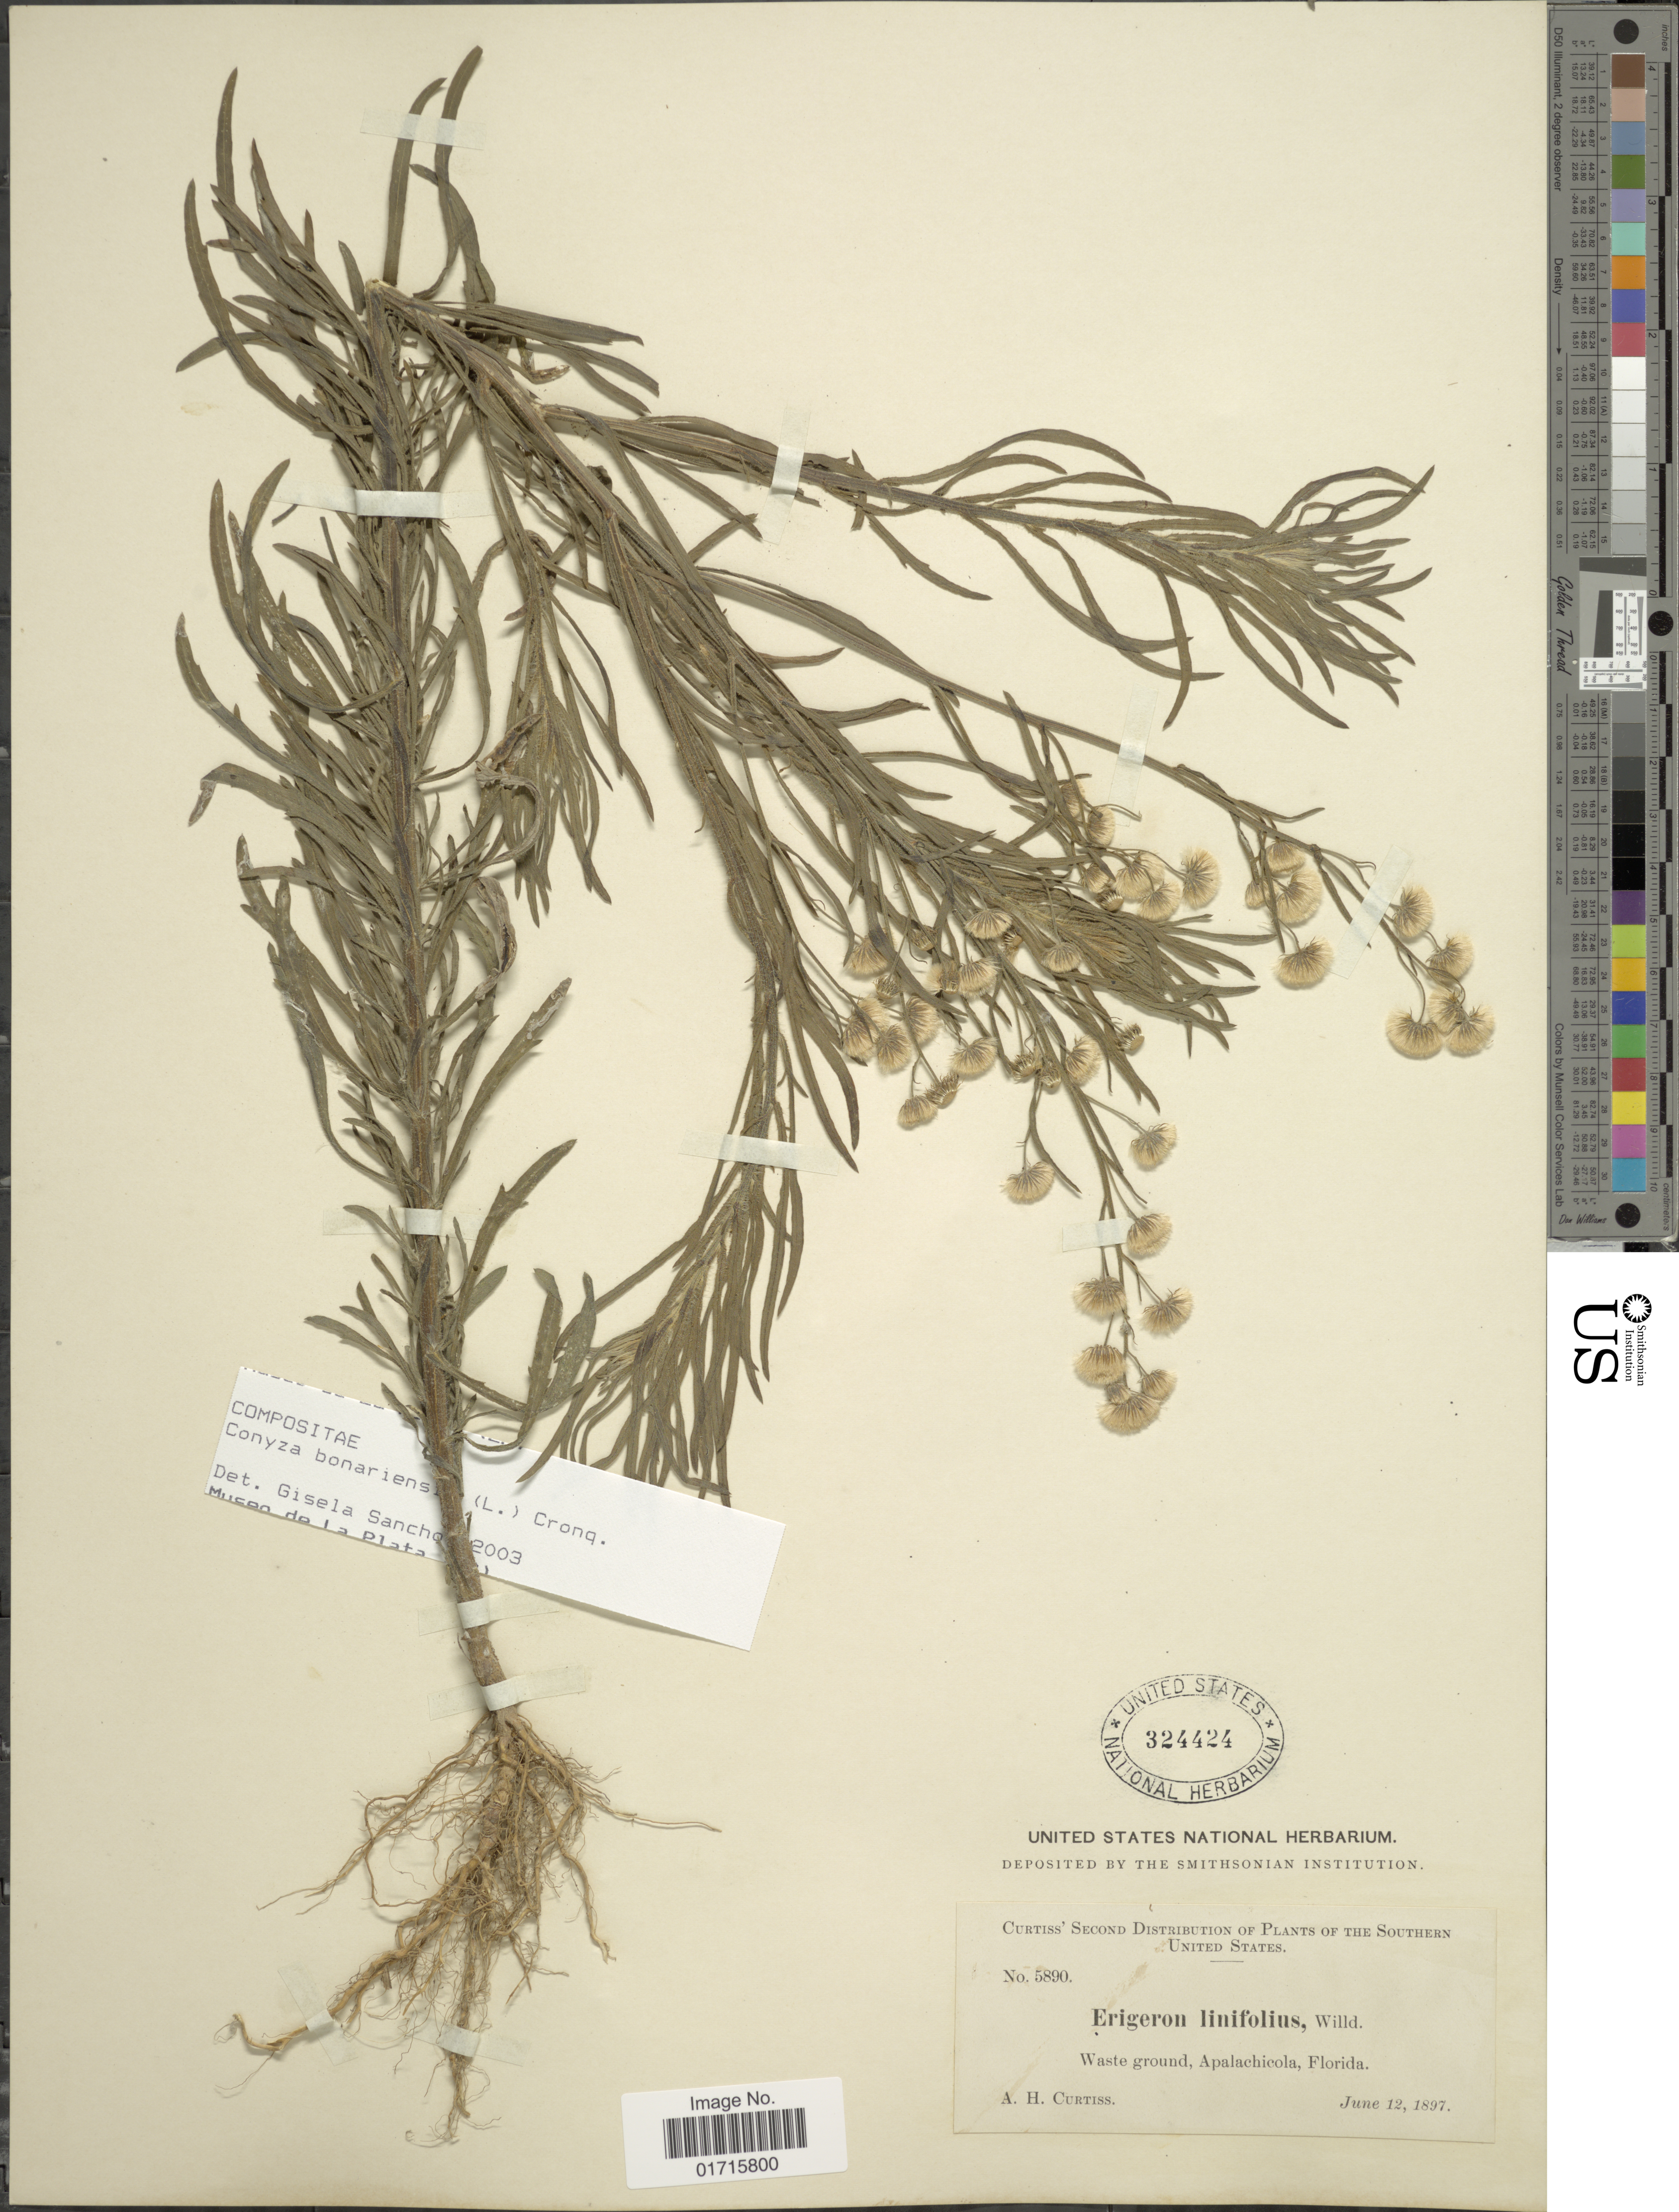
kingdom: Plantae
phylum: Tracheophyta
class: Magnoliopsida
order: Asterales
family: Asteraceae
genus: Conyza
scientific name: Conyza bonariensis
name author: (L.) Cronq.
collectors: A. H. Curtiss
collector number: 5890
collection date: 1897-06-12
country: United States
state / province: Florida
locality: Waste ground, Apalachicola, Florida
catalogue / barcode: US 324424